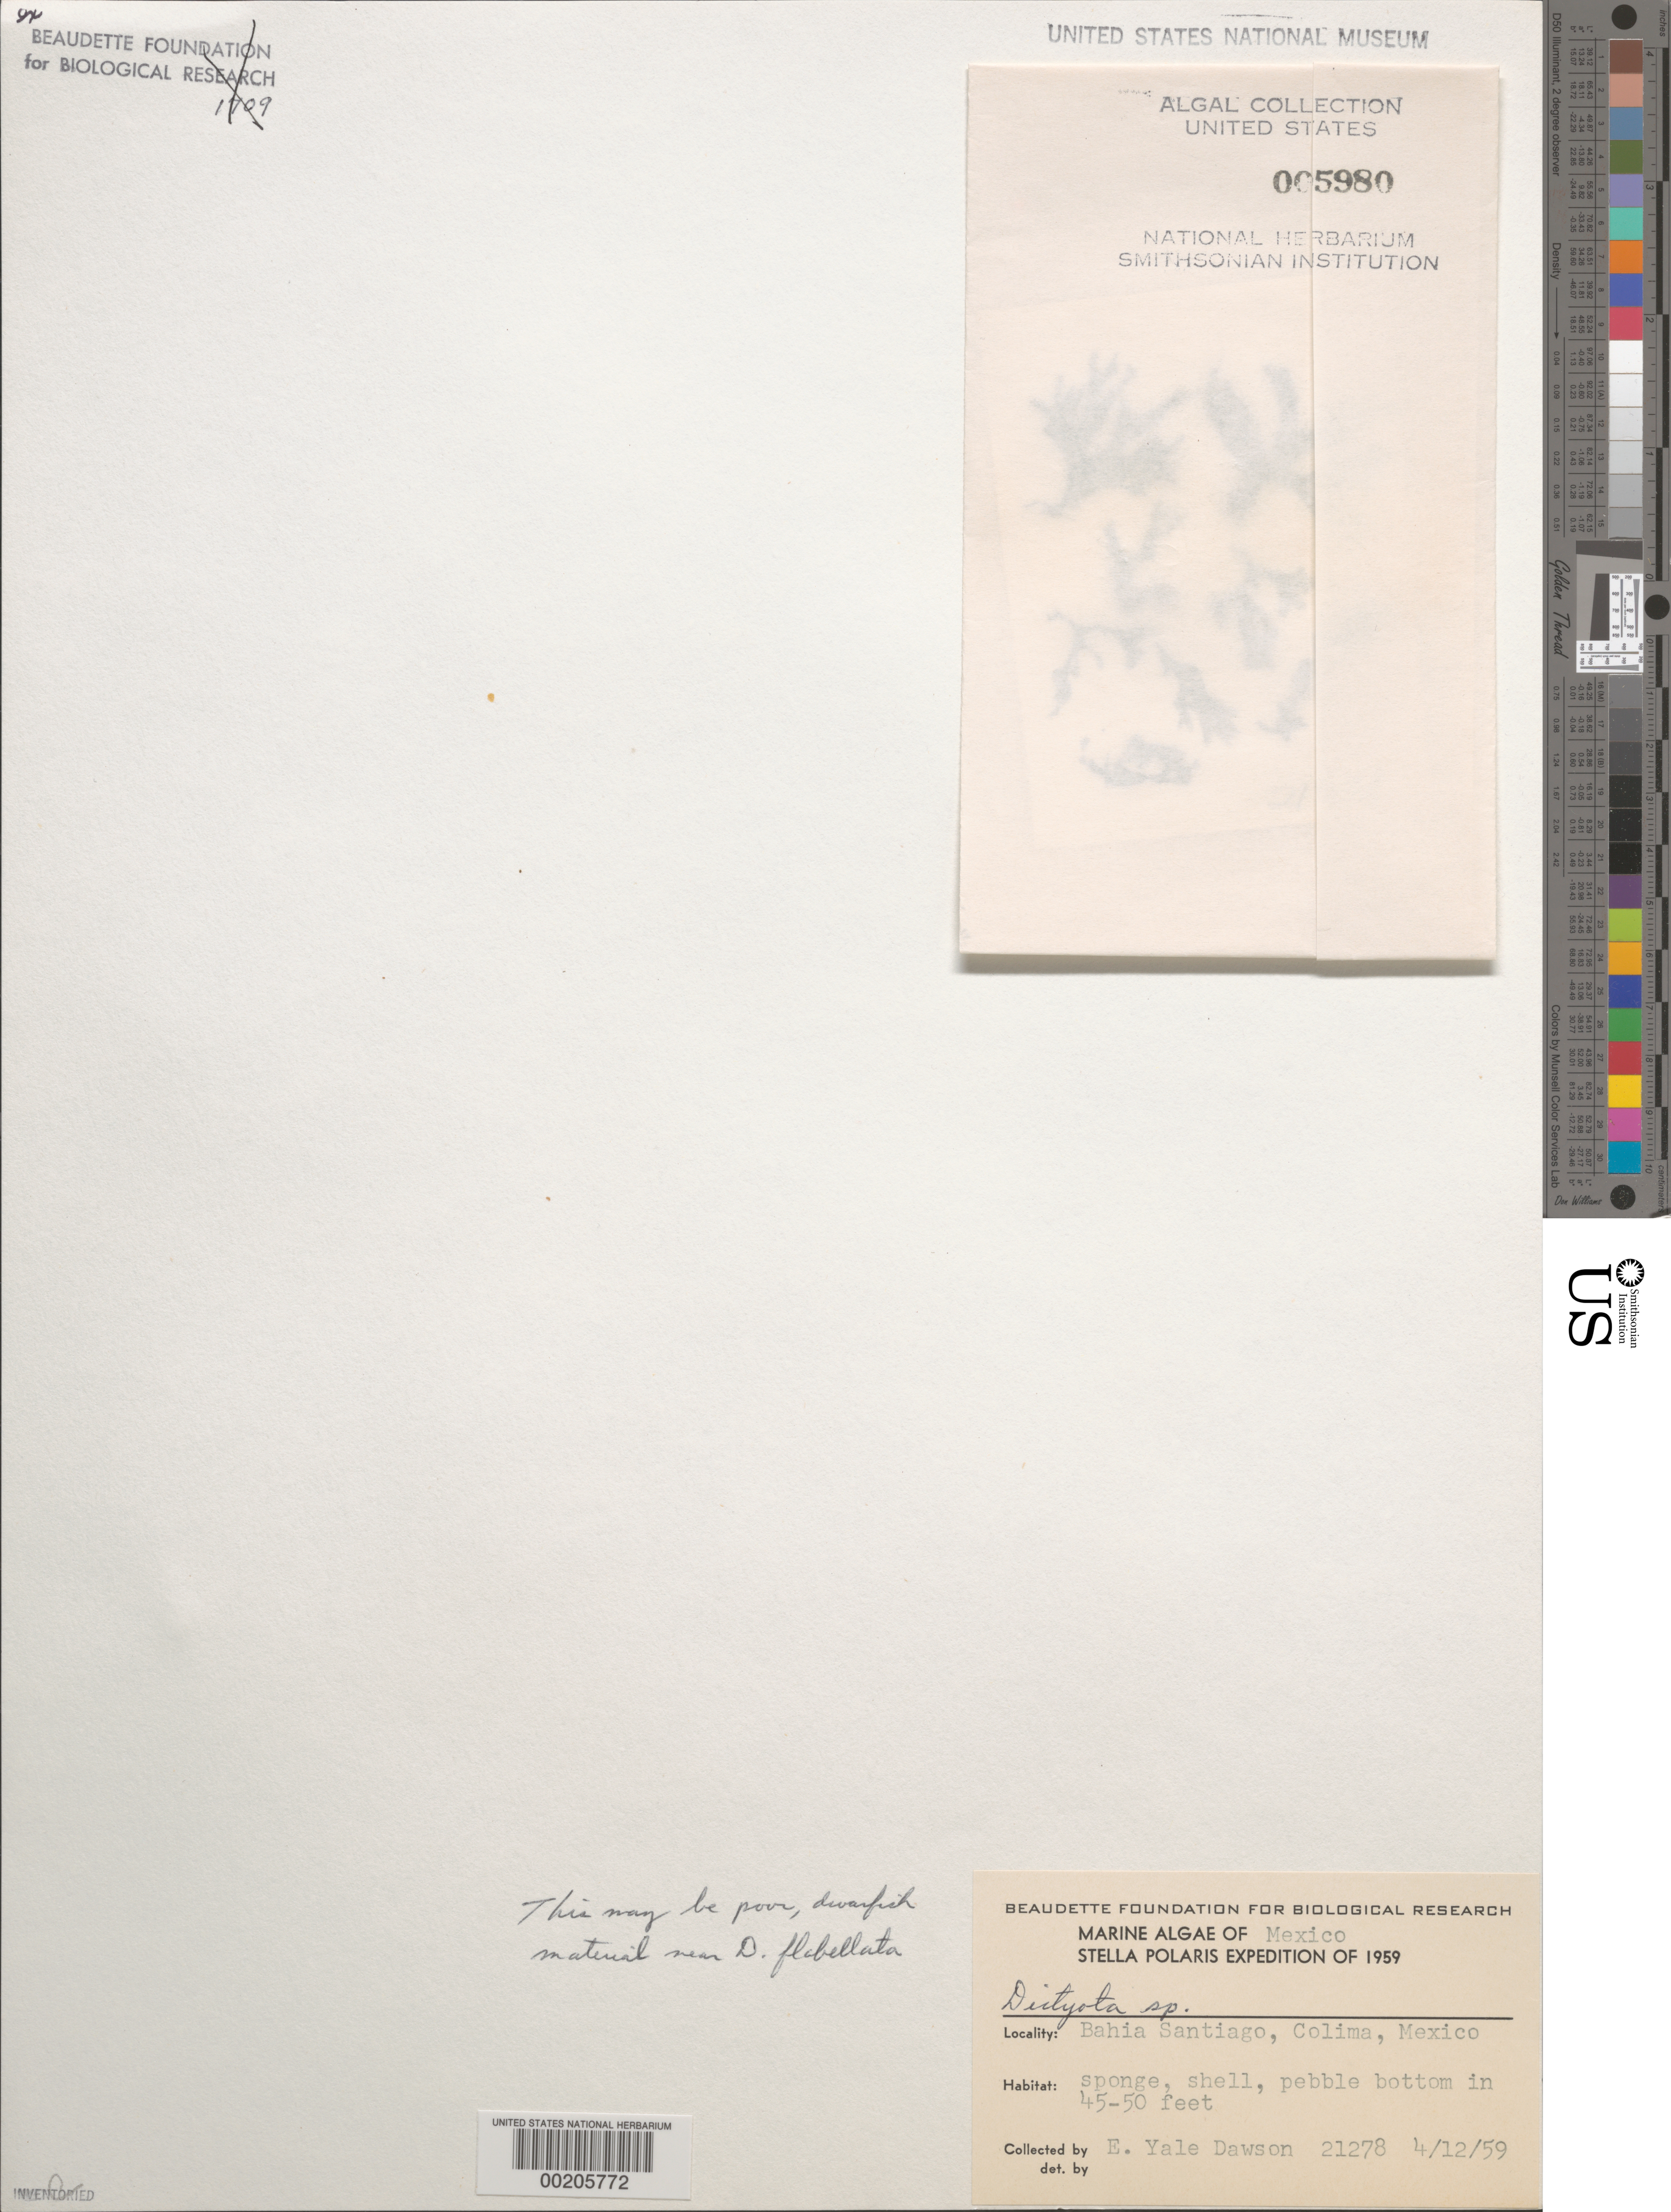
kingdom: Chromista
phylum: Ochrophyta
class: Phaeophyceae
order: Dictyotales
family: Dictyotaceae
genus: Dictyota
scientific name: Dictyota sp.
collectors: E. Y. Dawson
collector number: EYD 21278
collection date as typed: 12 Apr 1959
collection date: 1959-04-12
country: Mexico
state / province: Colima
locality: Bahia Santiago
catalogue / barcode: US 5980